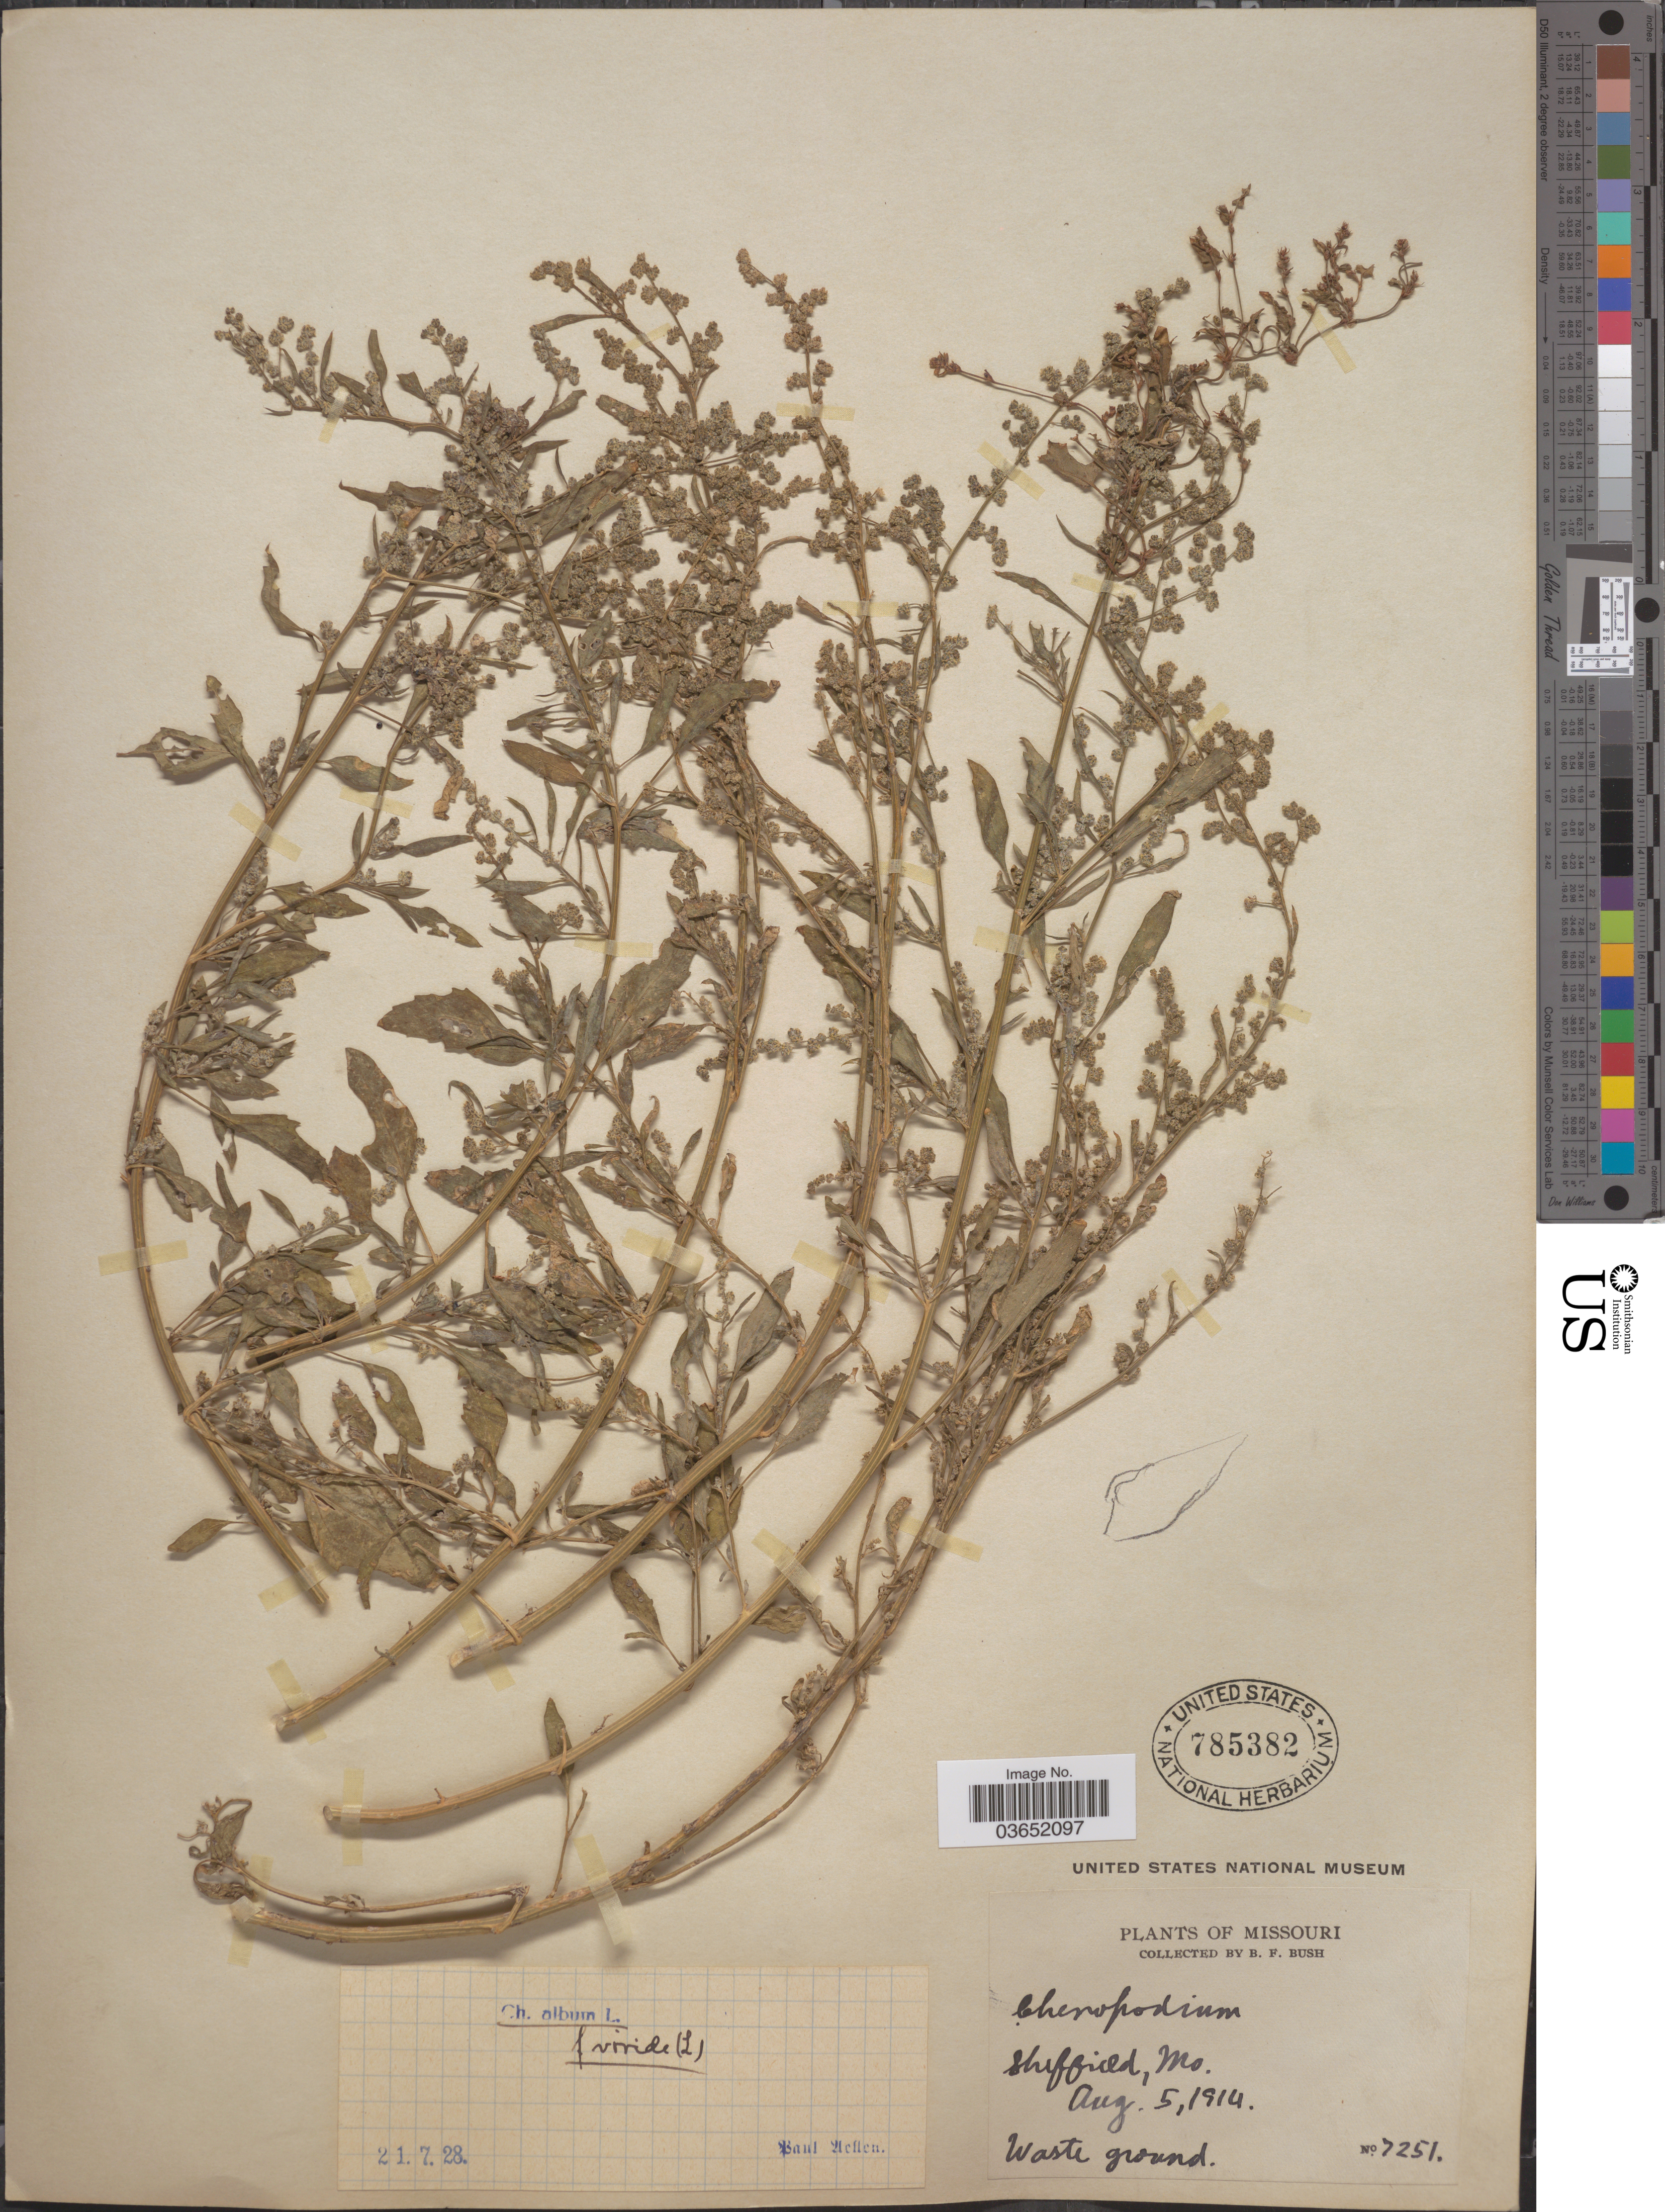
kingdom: Plantae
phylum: Tracheophyta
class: Magnoliopsida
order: Caryophyllales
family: Amaranthaceae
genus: Chenopodium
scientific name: Chenopodium album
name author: L.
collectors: B. F. Bush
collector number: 7251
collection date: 1914-08-05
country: United States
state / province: Missouri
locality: Sheffield.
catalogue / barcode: US 785382